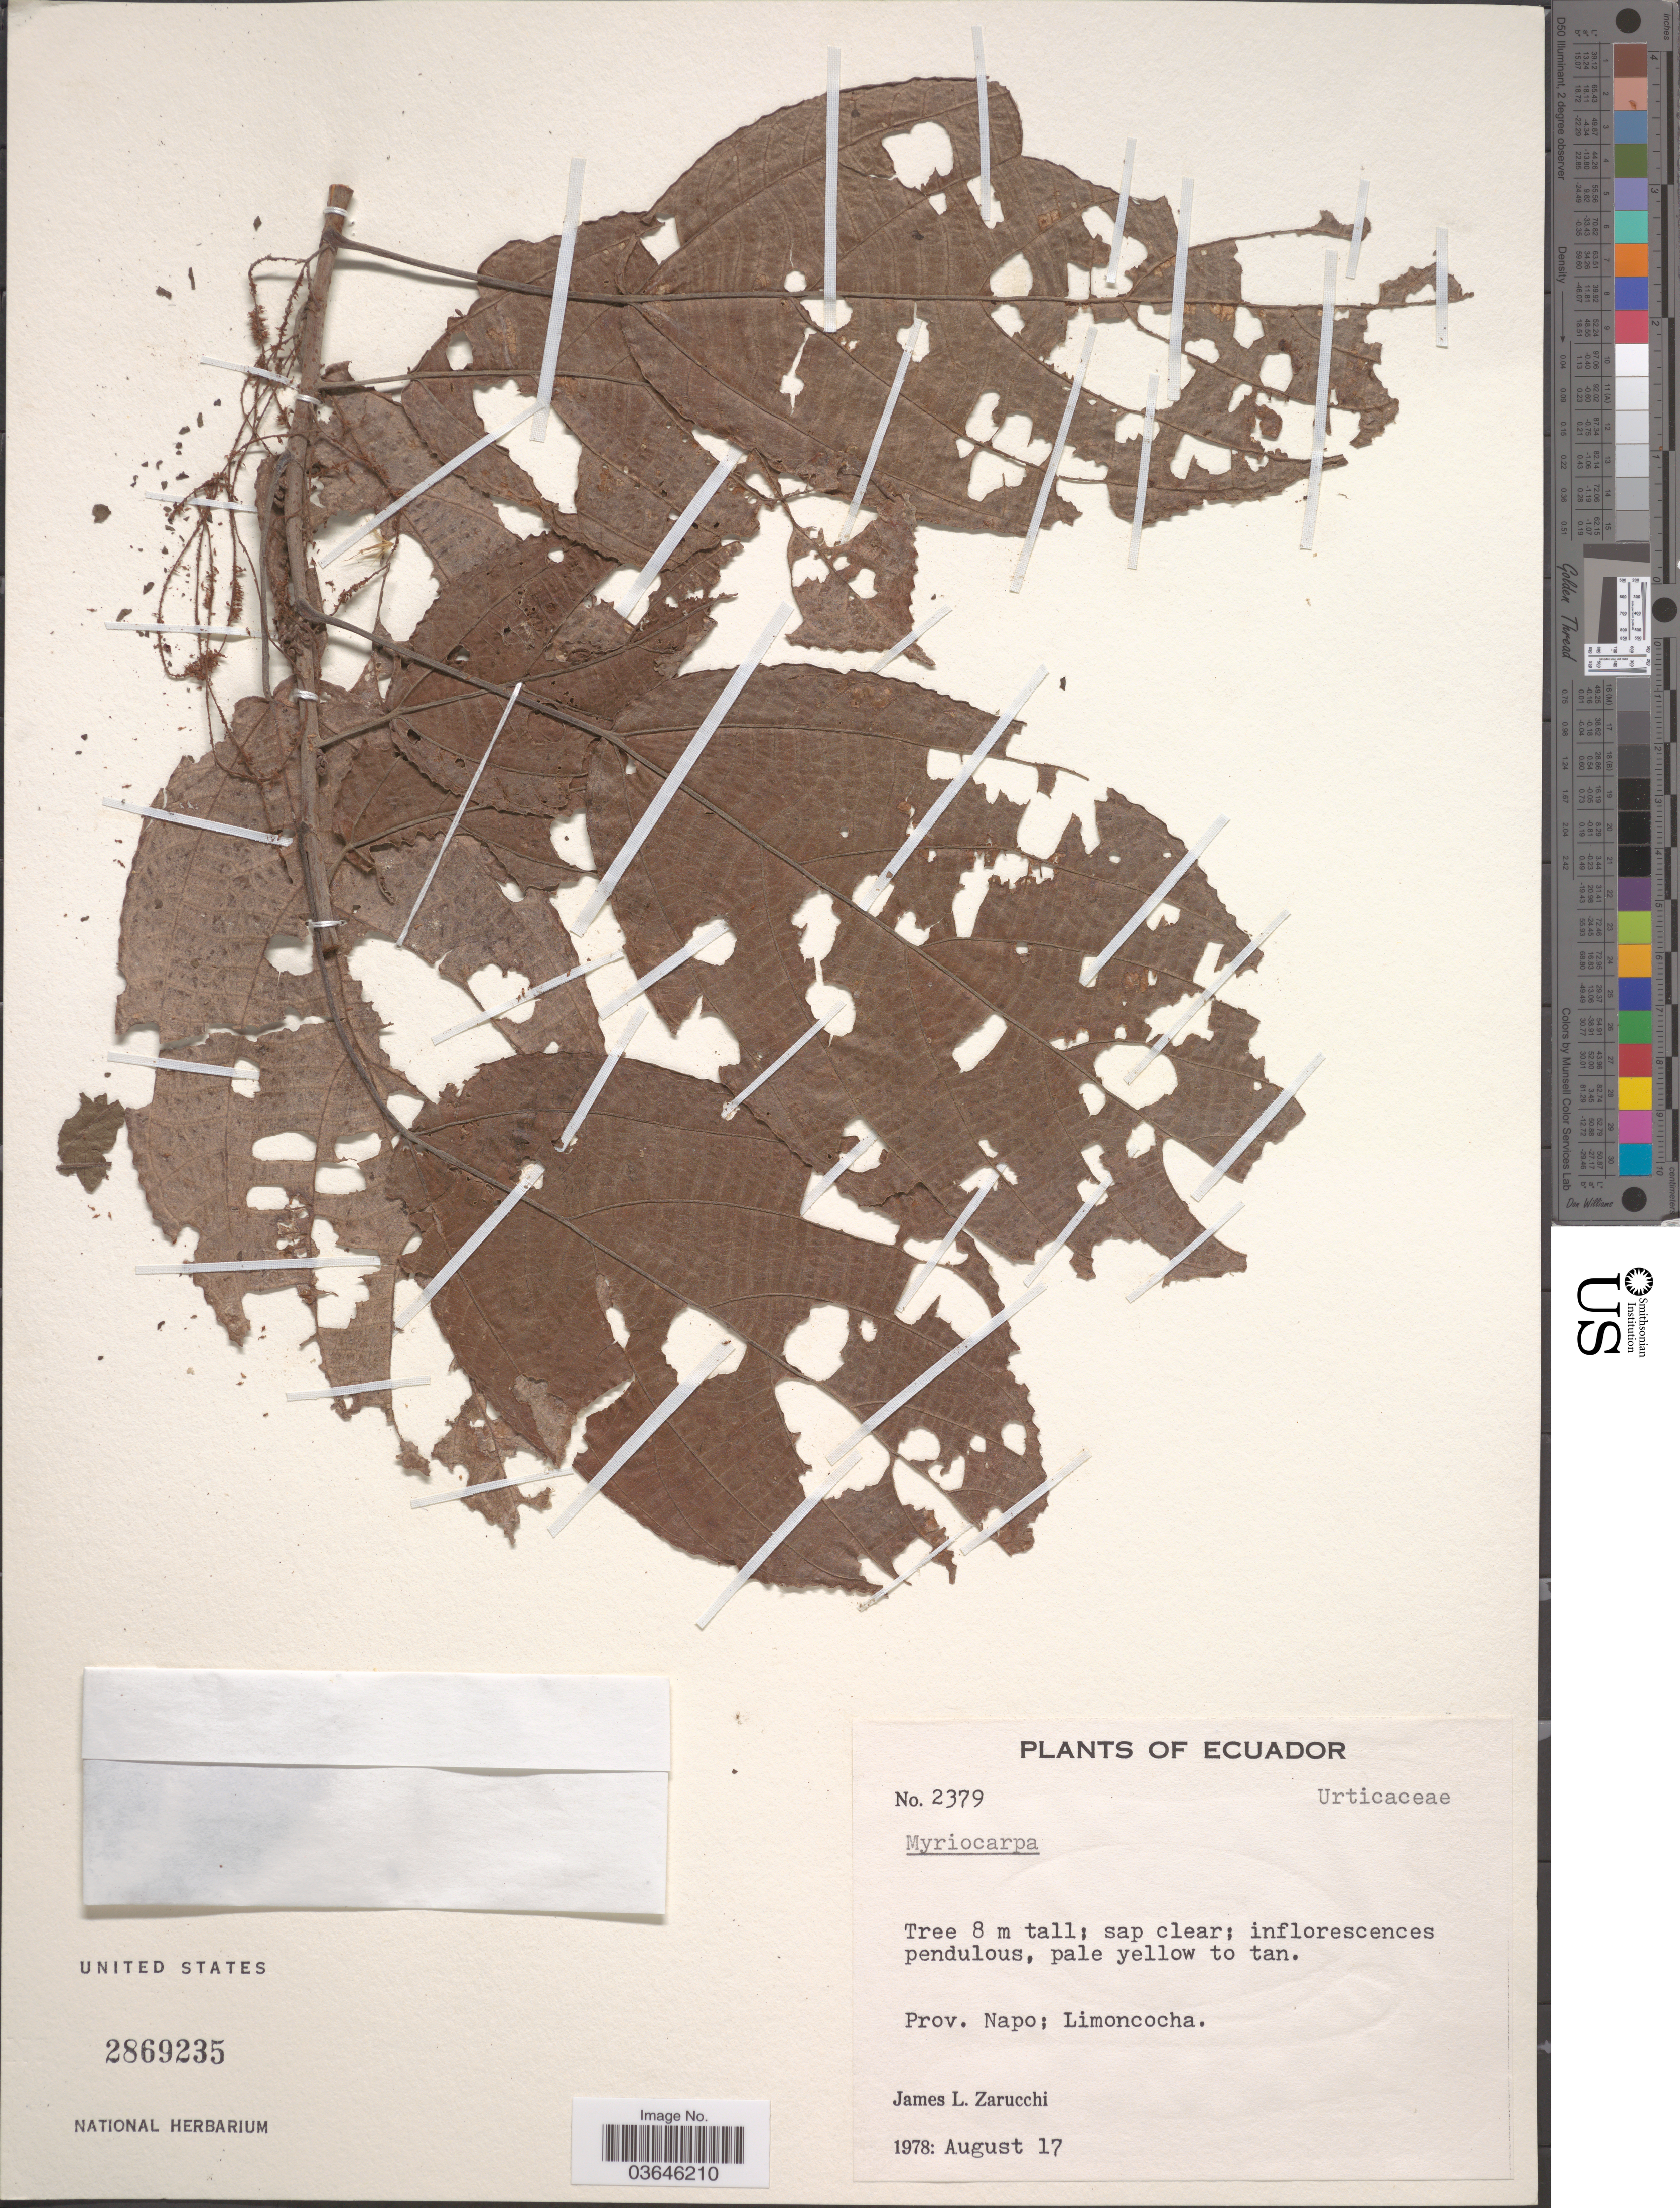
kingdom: Plantae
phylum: Tracheophyta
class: Magnoliopsida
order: Rosales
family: Urticaceae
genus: Myriocarpa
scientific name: Myriocarpa sp.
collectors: J. L. Zarucchi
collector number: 2379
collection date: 1978-08-17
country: Ecuador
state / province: Napo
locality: Limoncocha.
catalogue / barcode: US 2869235